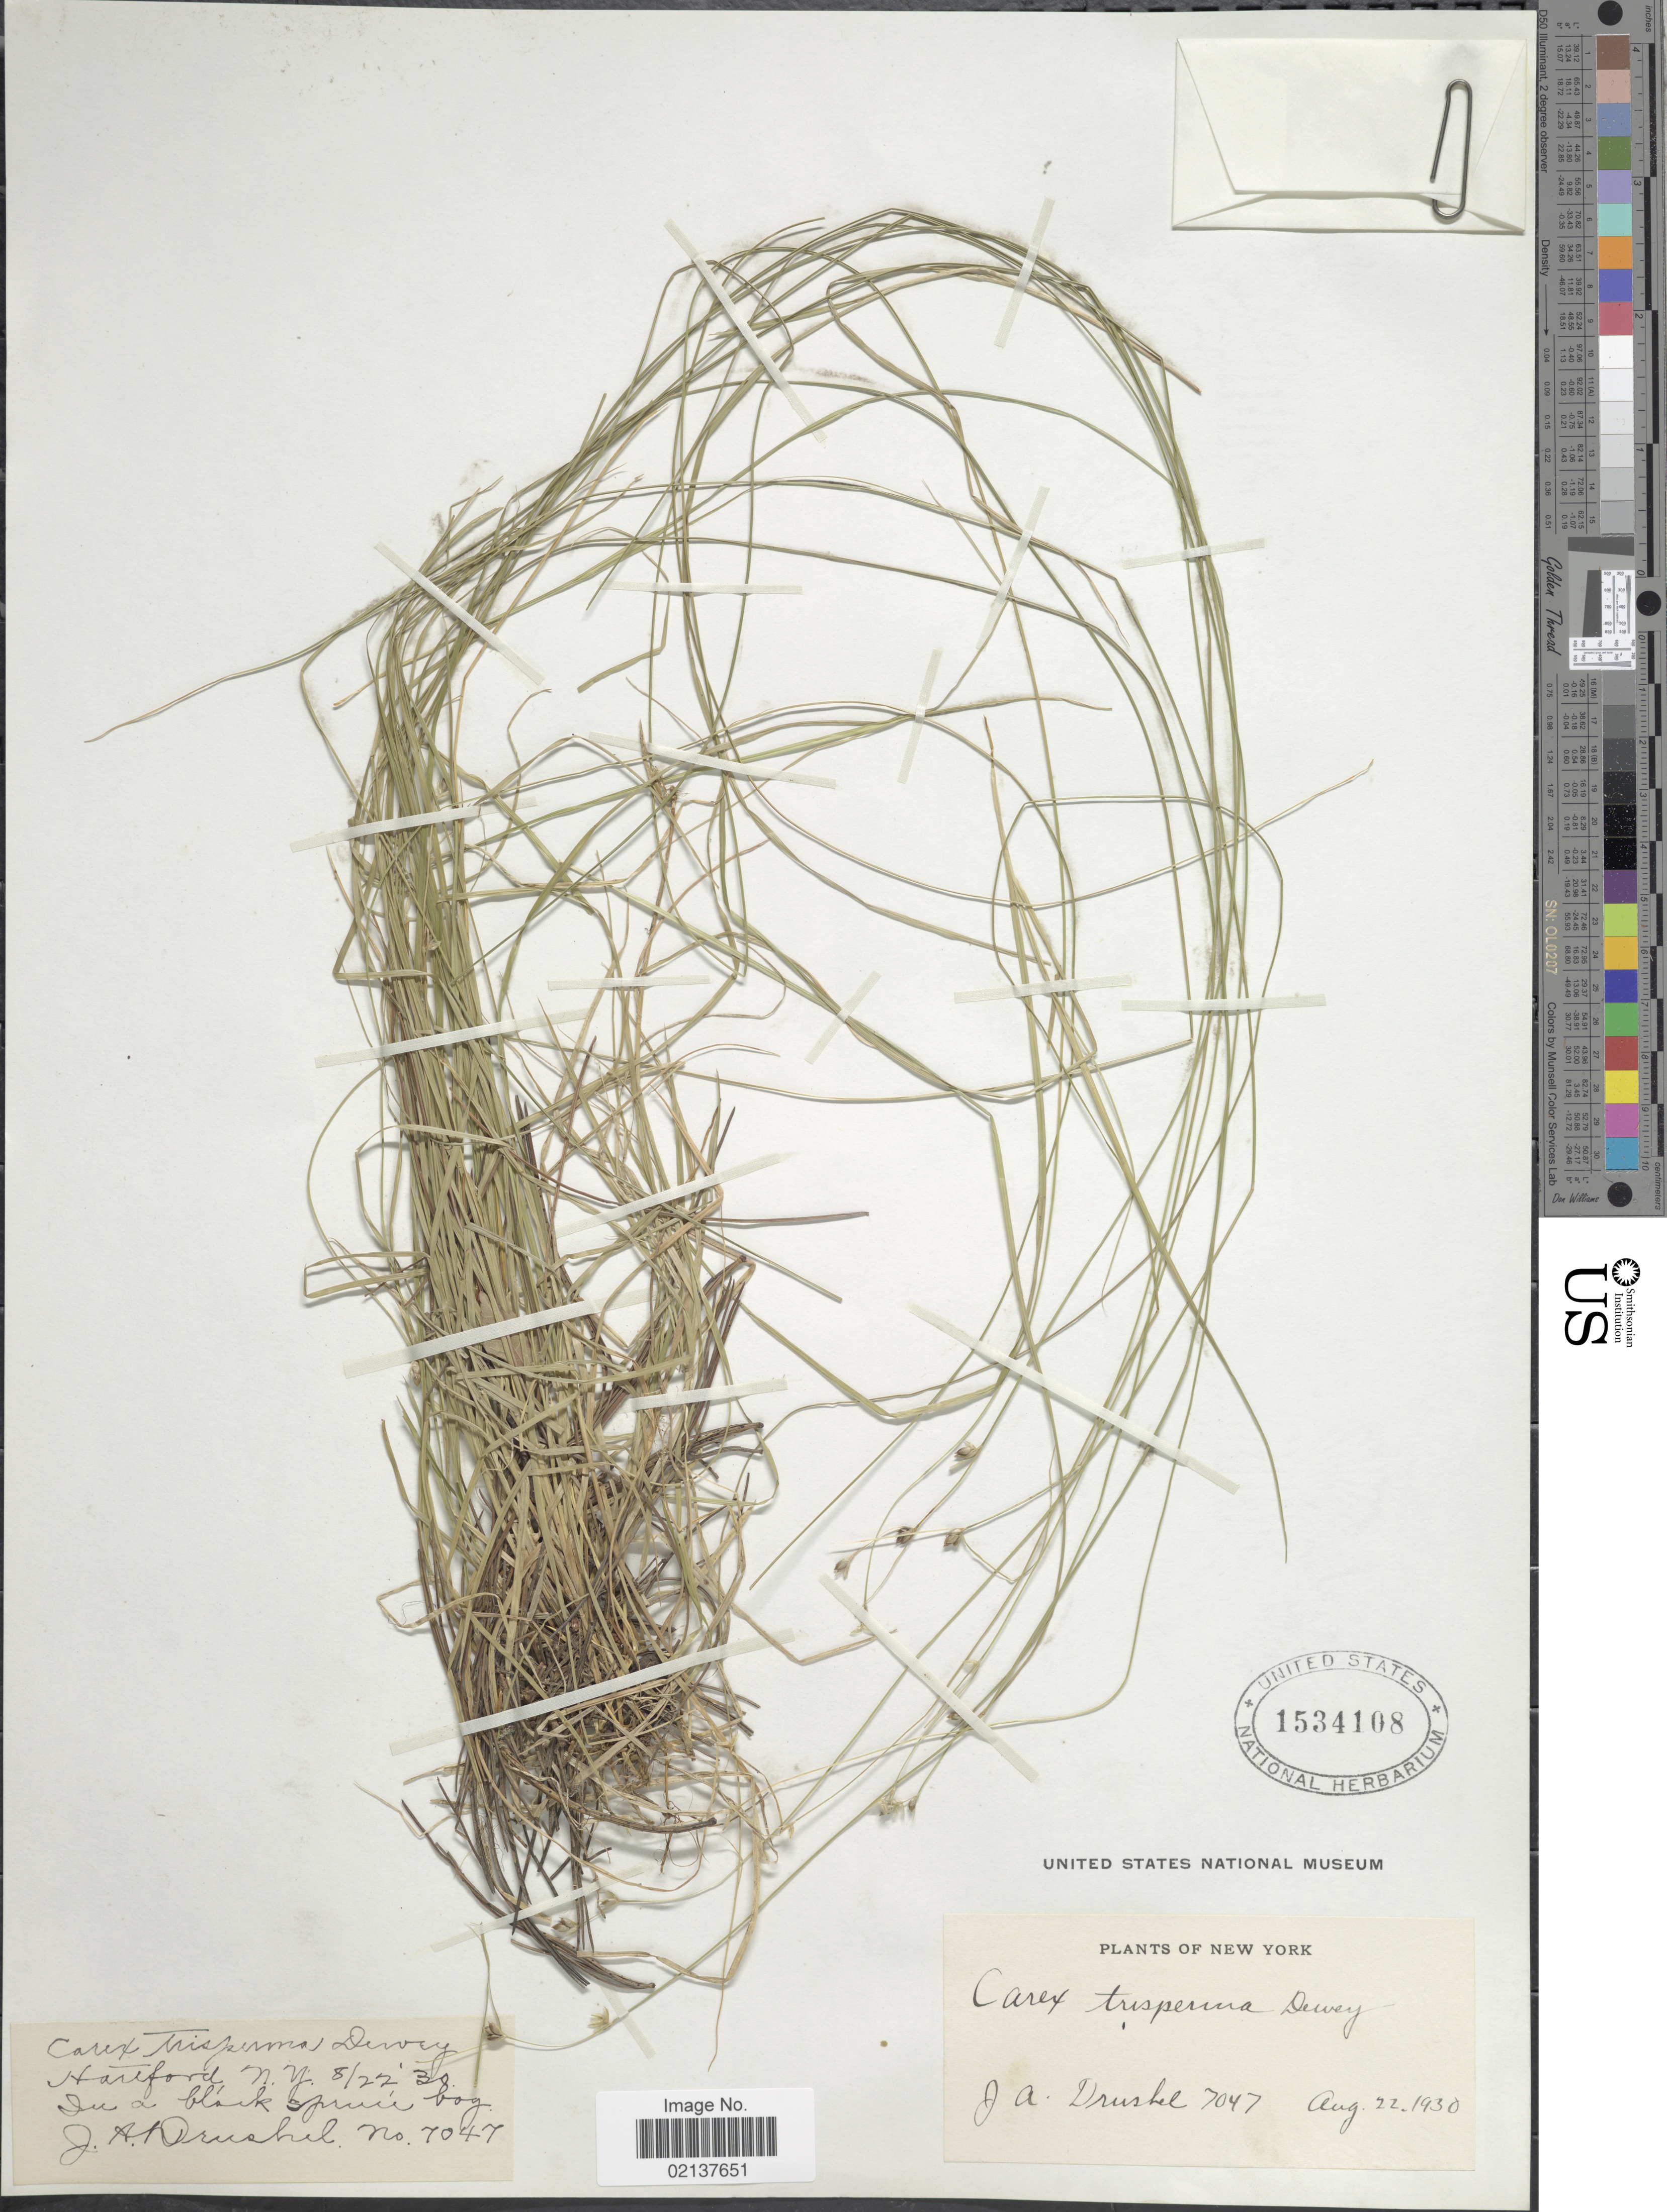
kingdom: Plantae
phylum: Tracheophyta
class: Liliopsida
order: Poales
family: Cyperaceae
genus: Carex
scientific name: Carex trisperma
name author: Dewey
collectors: J. A. Drushel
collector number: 7047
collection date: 1930-08-22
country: United States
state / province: New York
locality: Hartford, N.Y.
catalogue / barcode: US 1534108